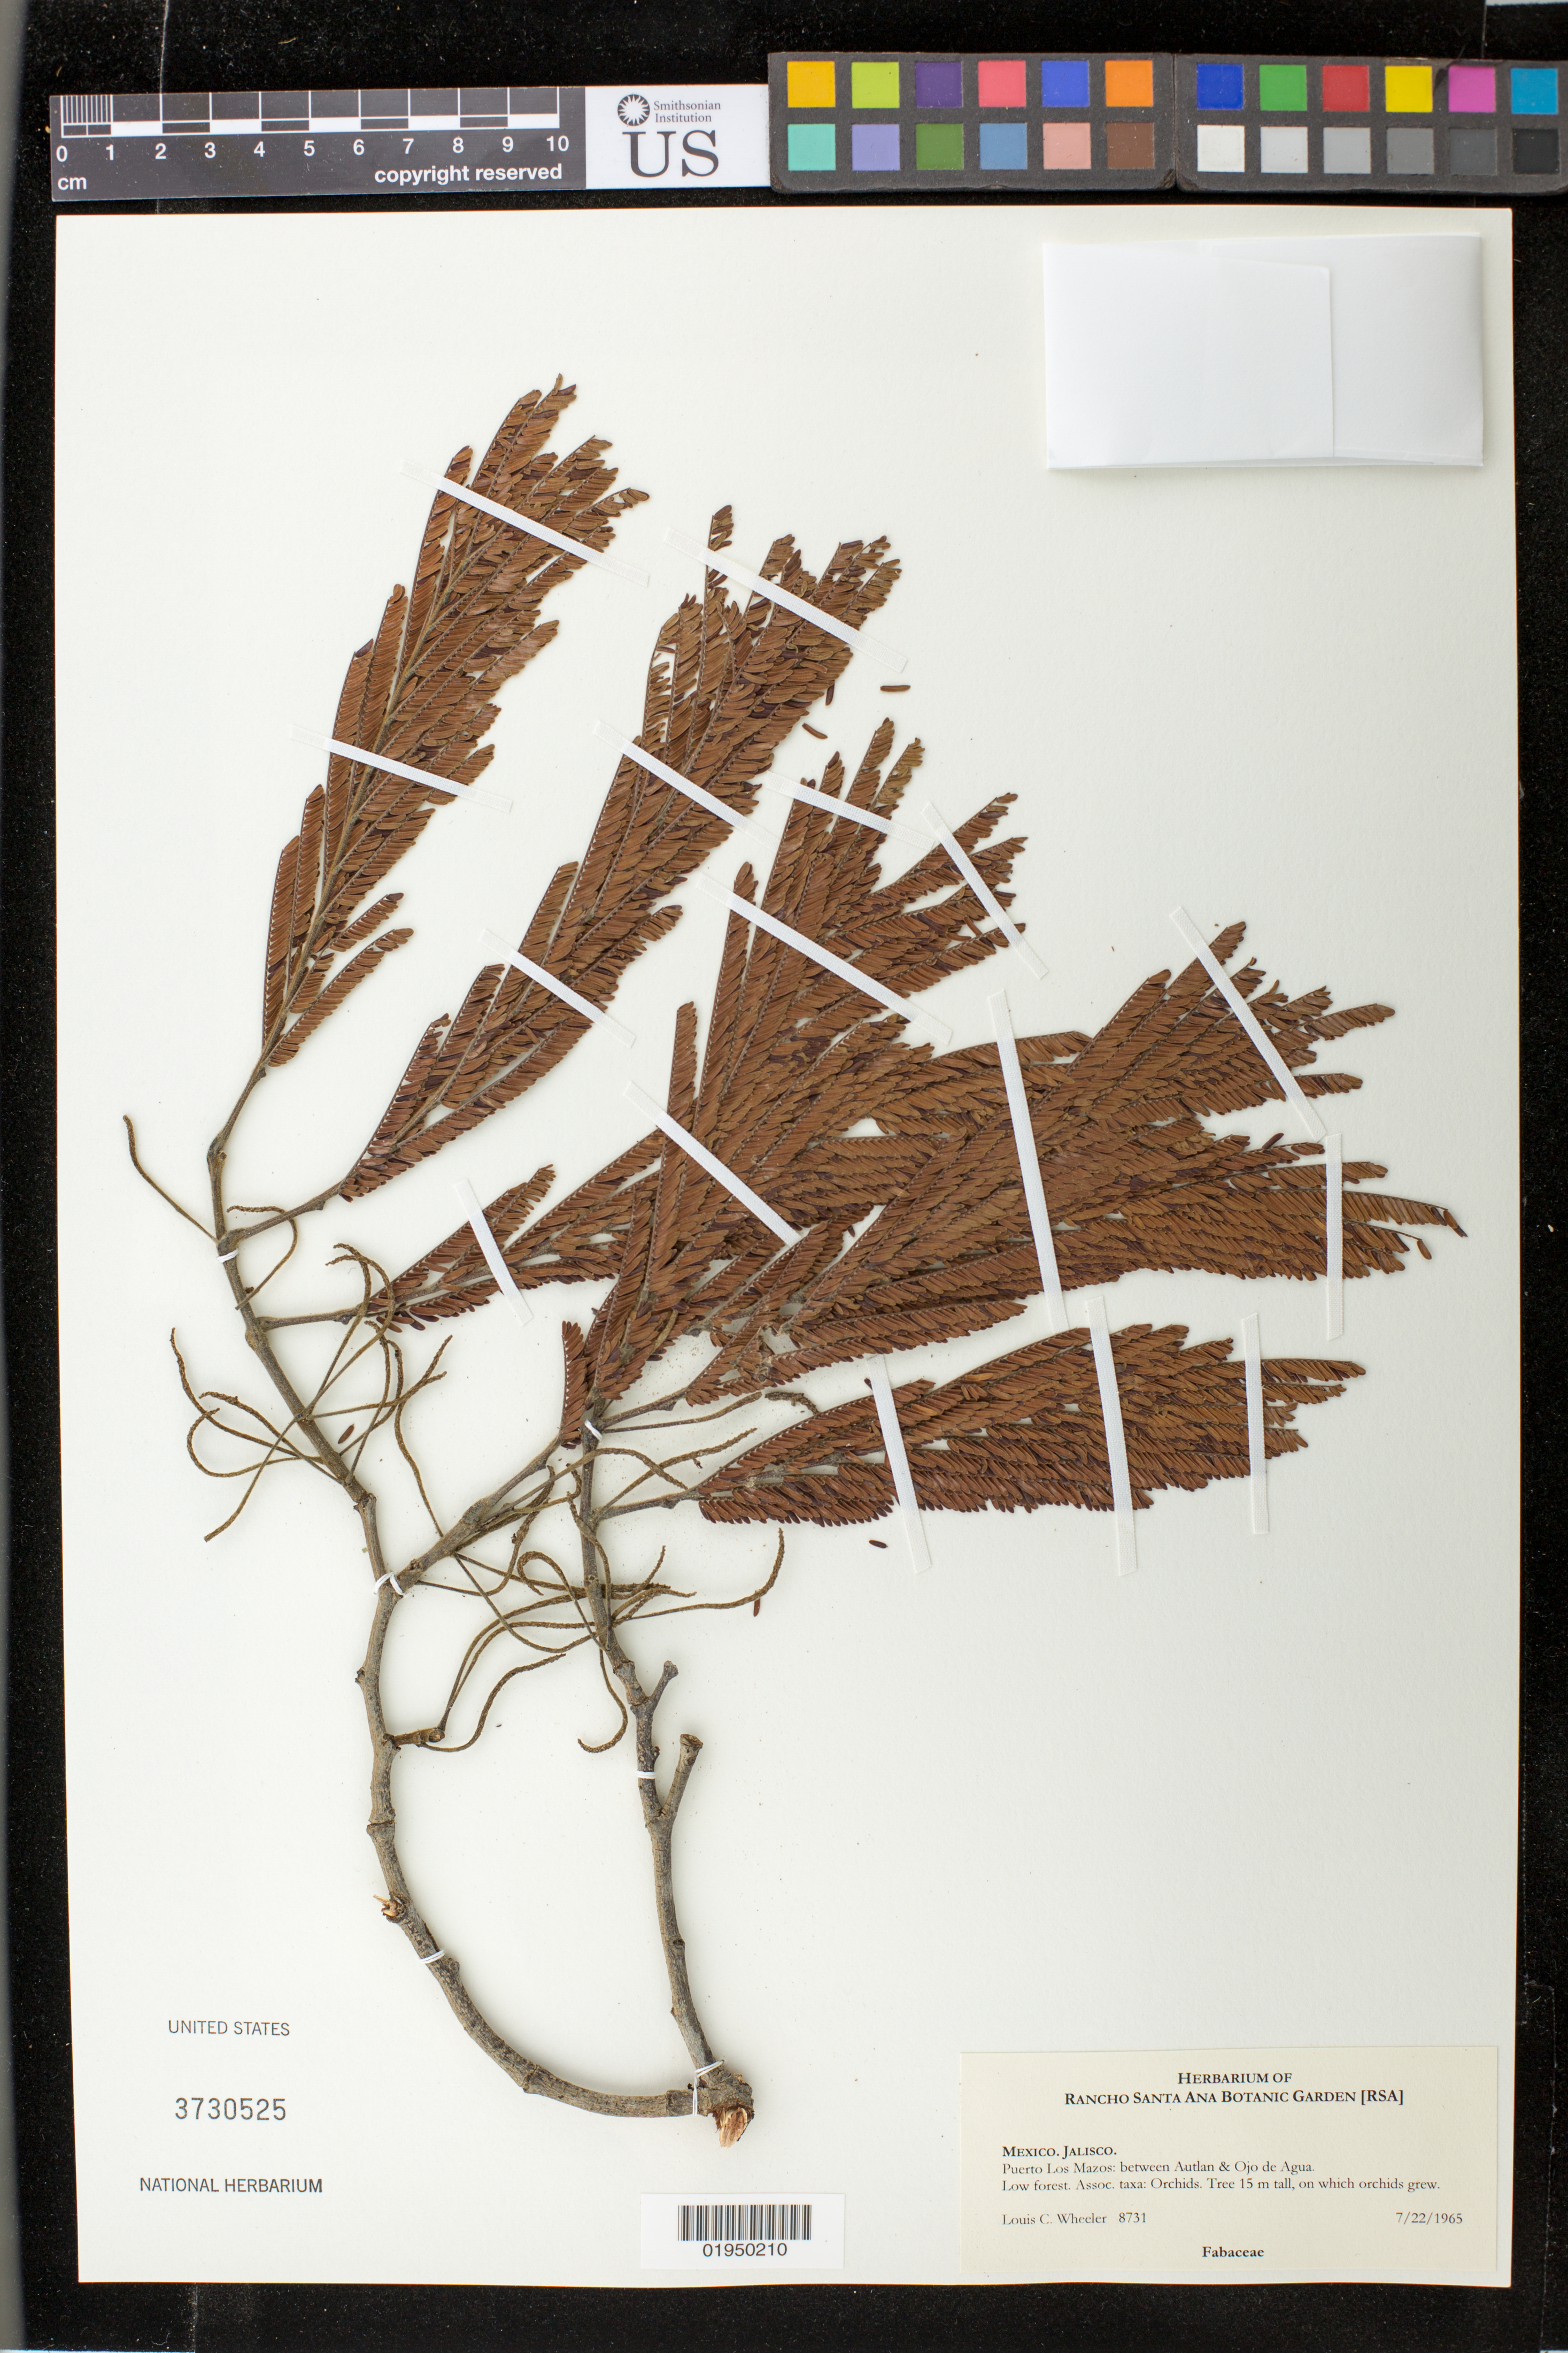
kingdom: Plantae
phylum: Tracheophyta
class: Magnoliopsida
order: Fabales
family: Fabaceae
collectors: L. C. Wheeler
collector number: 8731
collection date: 1965-07-22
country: Mexico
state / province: Jalisco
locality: Puerto Los Mazos: between Autlan & Ojo de Agua.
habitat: Low Forrest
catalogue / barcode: US 3730525